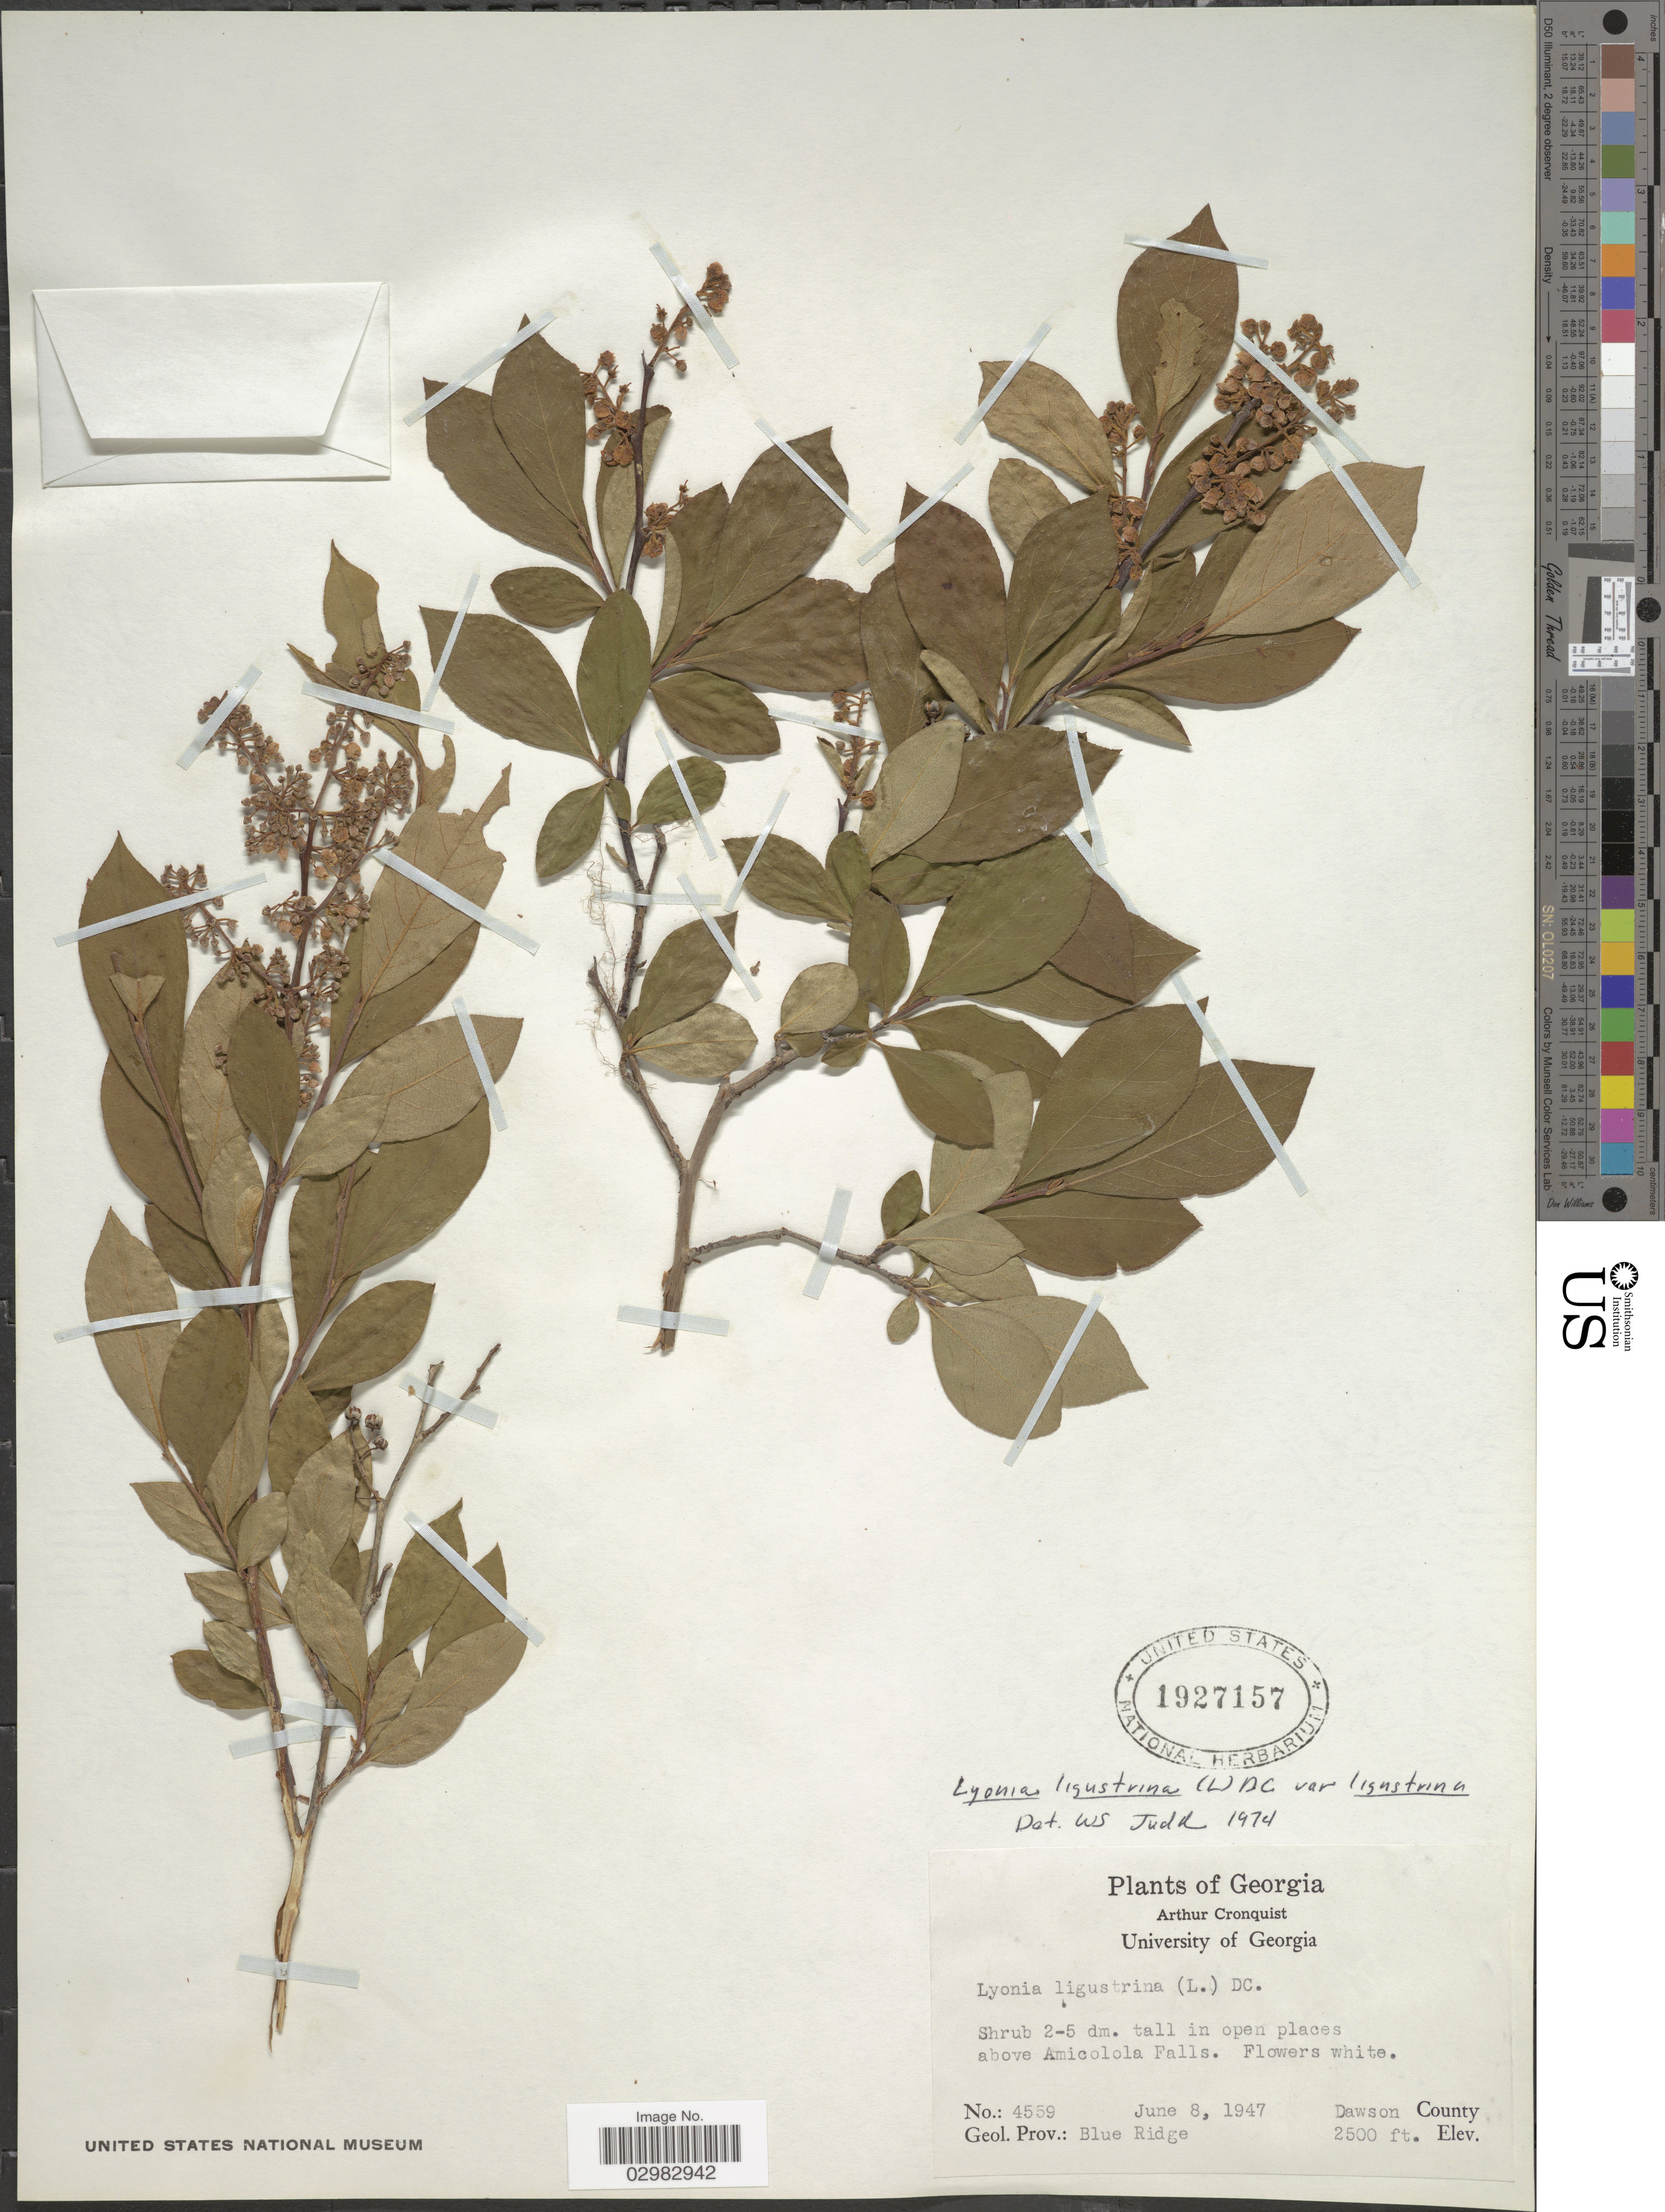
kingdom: Plantae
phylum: Tracheophyta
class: Magnoliopsida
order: Ericales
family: Ericaceae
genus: Lyonia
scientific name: Lyonia ligustrina var. ligustrina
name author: (L.) DC.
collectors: A. J. Cronquist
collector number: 4559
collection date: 1947-06-08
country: United States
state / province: Georgia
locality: In open places above Amicolola Falls, Dawson County. Geol. Prov.: Blue Ridge.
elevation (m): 762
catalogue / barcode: US 1927157